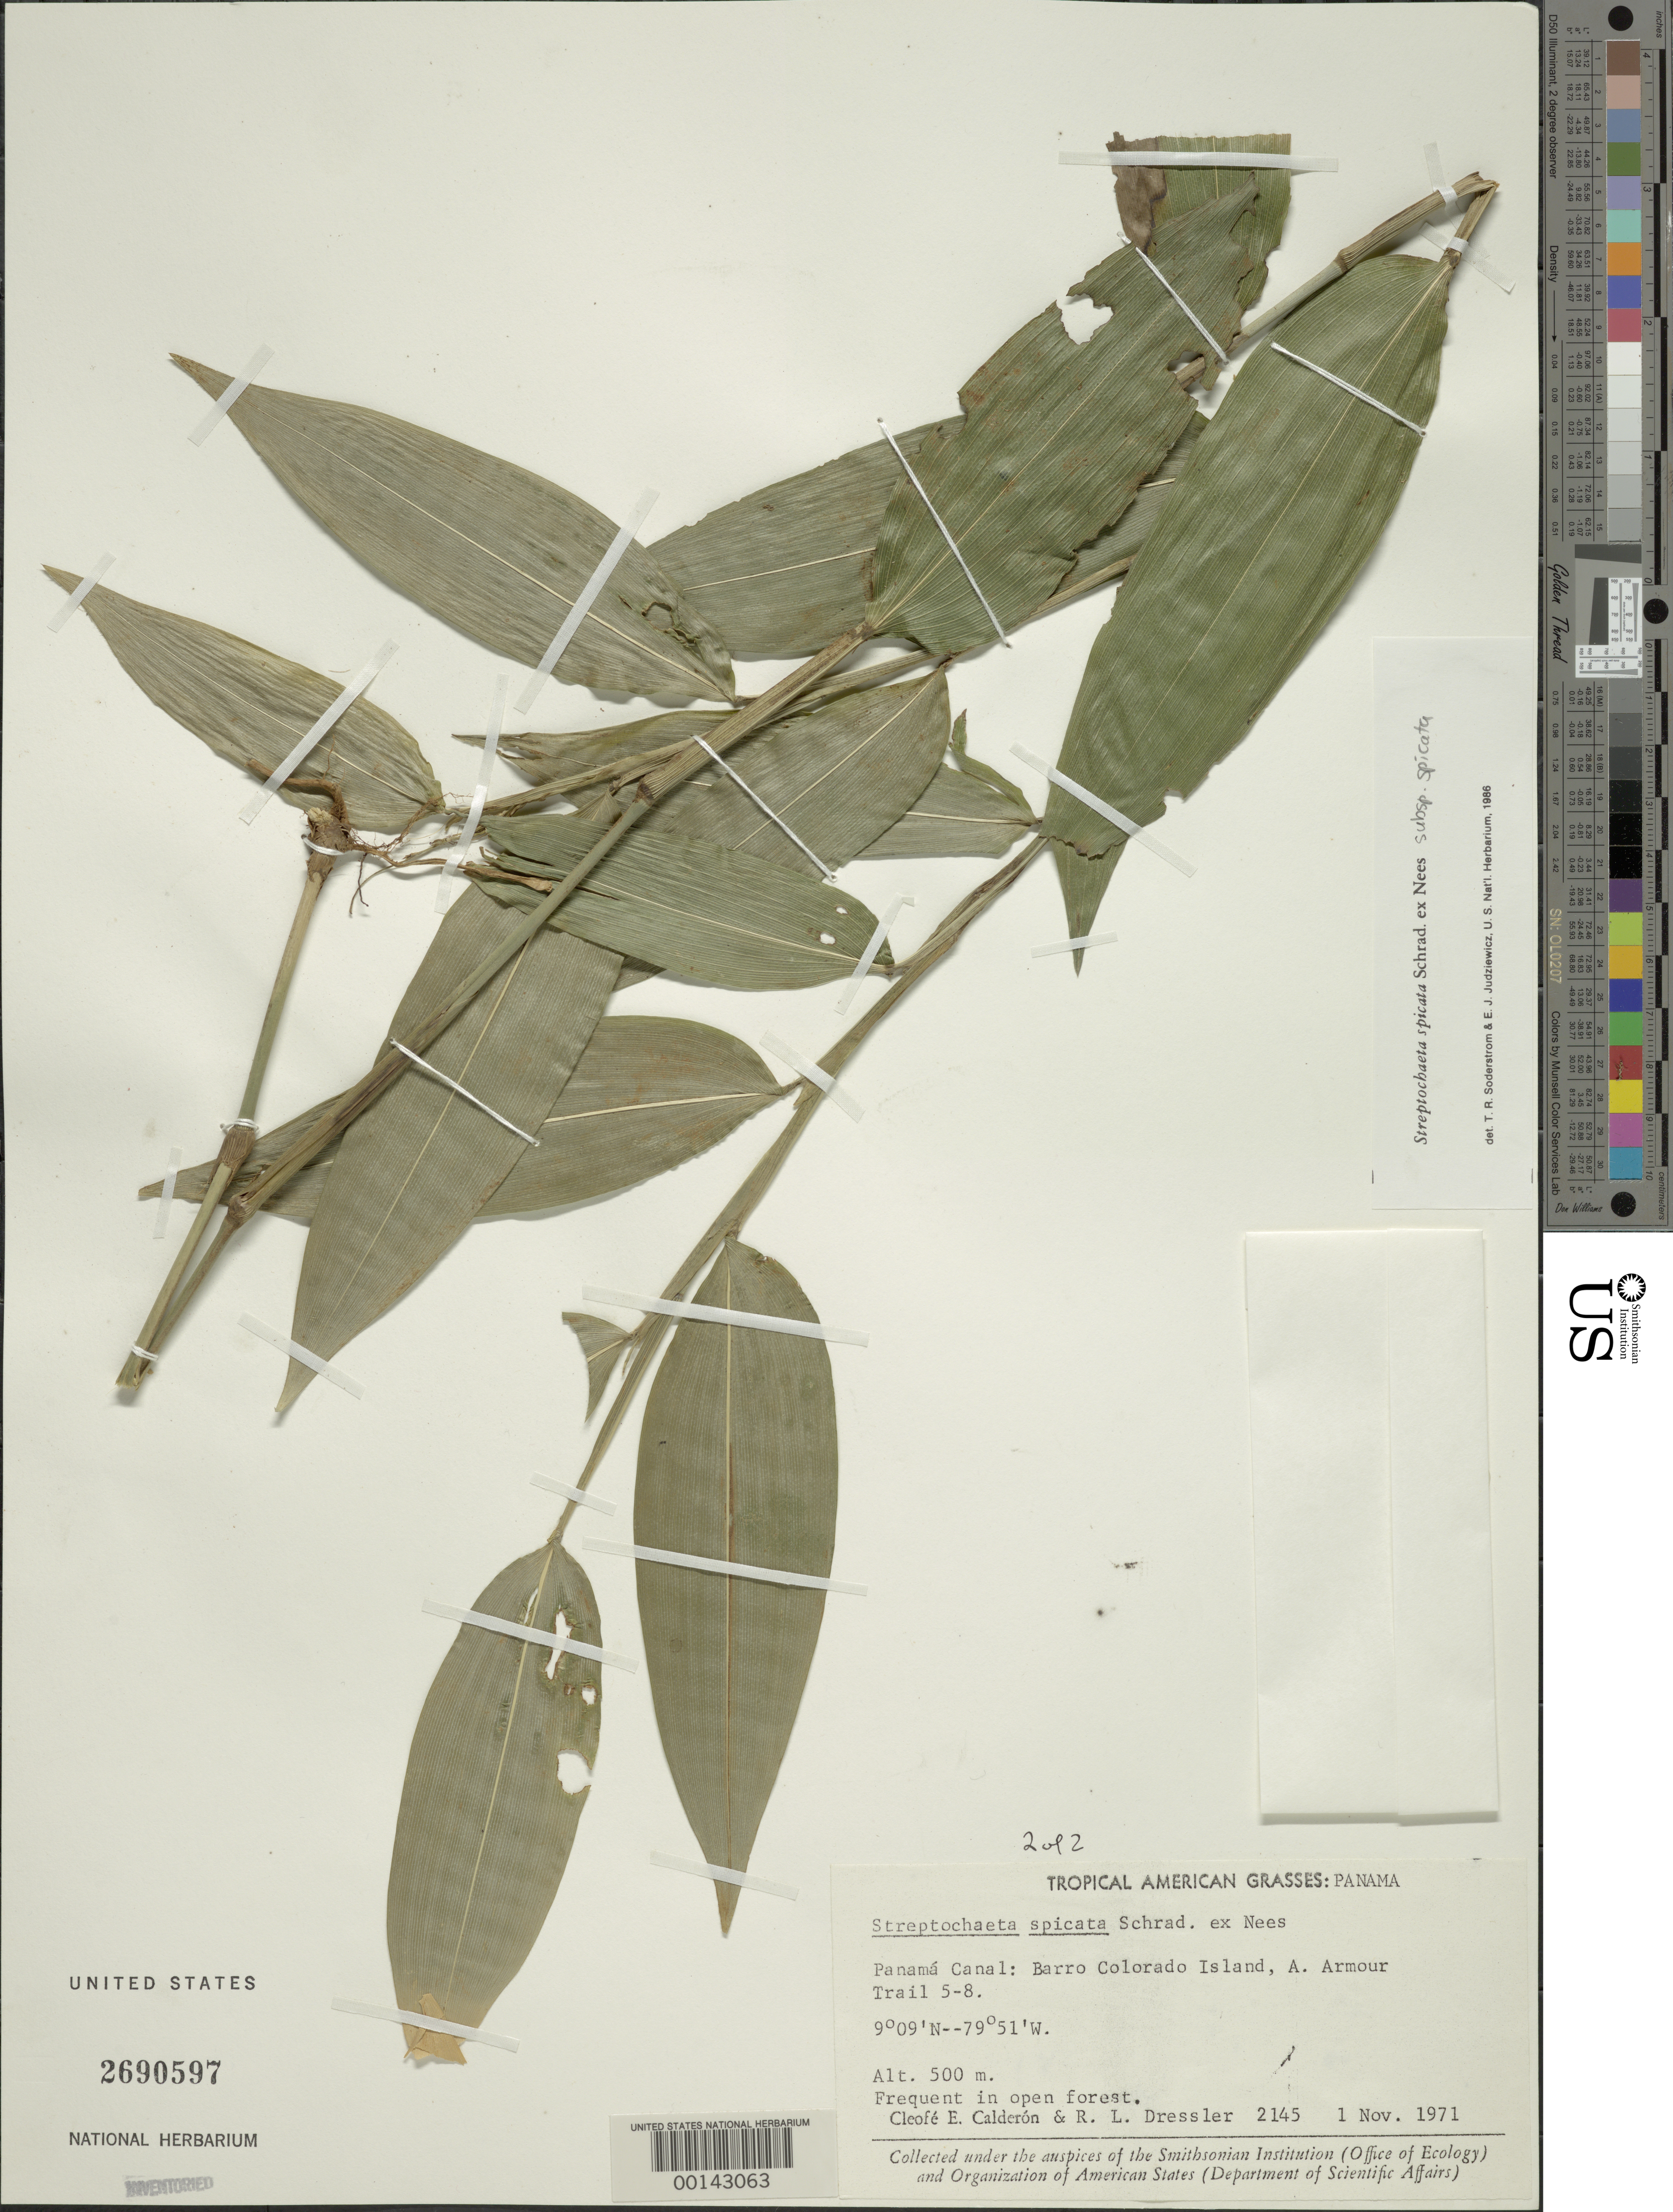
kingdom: Plantae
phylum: Tracheophyta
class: Liliopsida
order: Poales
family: Poaceae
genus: Streptochaeta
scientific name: Streptochaeta spicata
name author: Schrad. ex Nees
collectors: C. E. Calderón & R. Dressler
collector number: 2145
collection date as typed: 01 Nov 1971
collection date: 1971-11-01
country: Panama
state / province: Panamá Oeste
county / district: Canal Zone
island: Barro Colorado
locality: Amor Trail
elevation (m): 500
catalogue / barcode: US 2690597